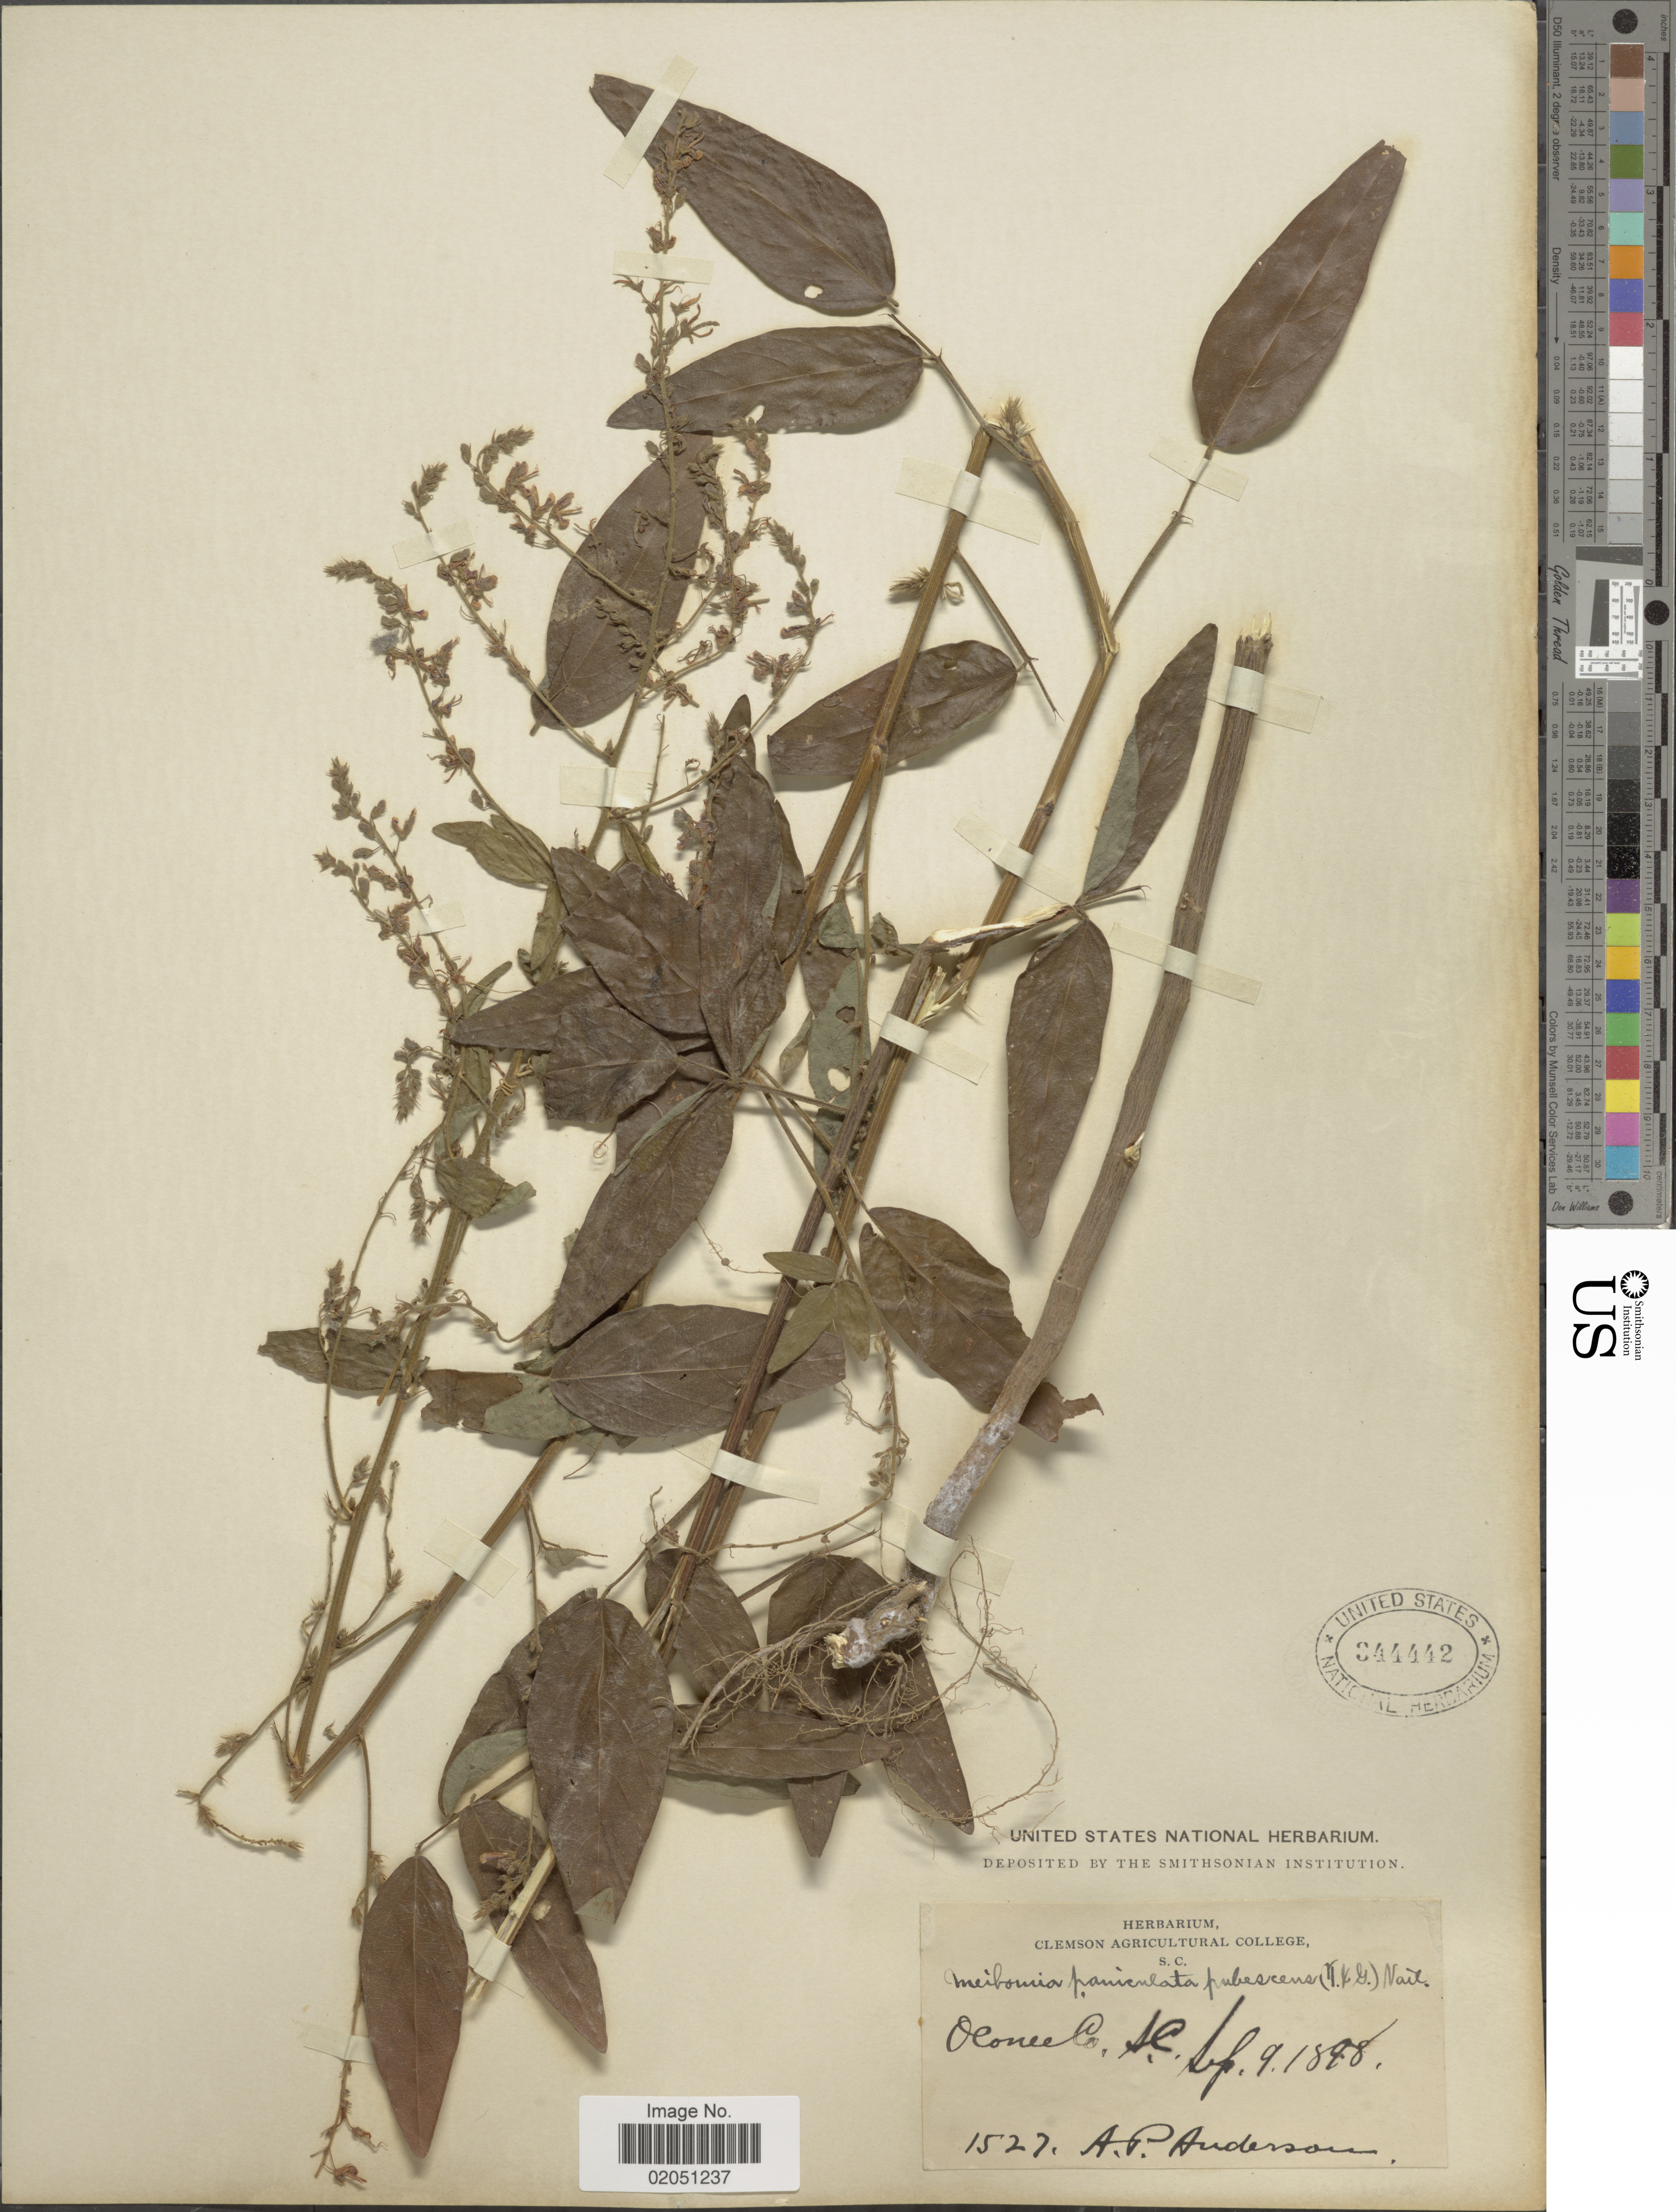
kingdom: Plantae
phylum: Tracheophyta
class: Magnoliopsida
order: Fabales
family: Fabaceae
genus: Desmodium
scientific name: Desmodium paniculatum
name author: (L.) DC.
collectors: A. P. Anderson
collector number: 1527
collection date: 1898-09-09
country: United States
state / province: South Carolina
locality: Oconee Co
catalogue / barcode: US 344442